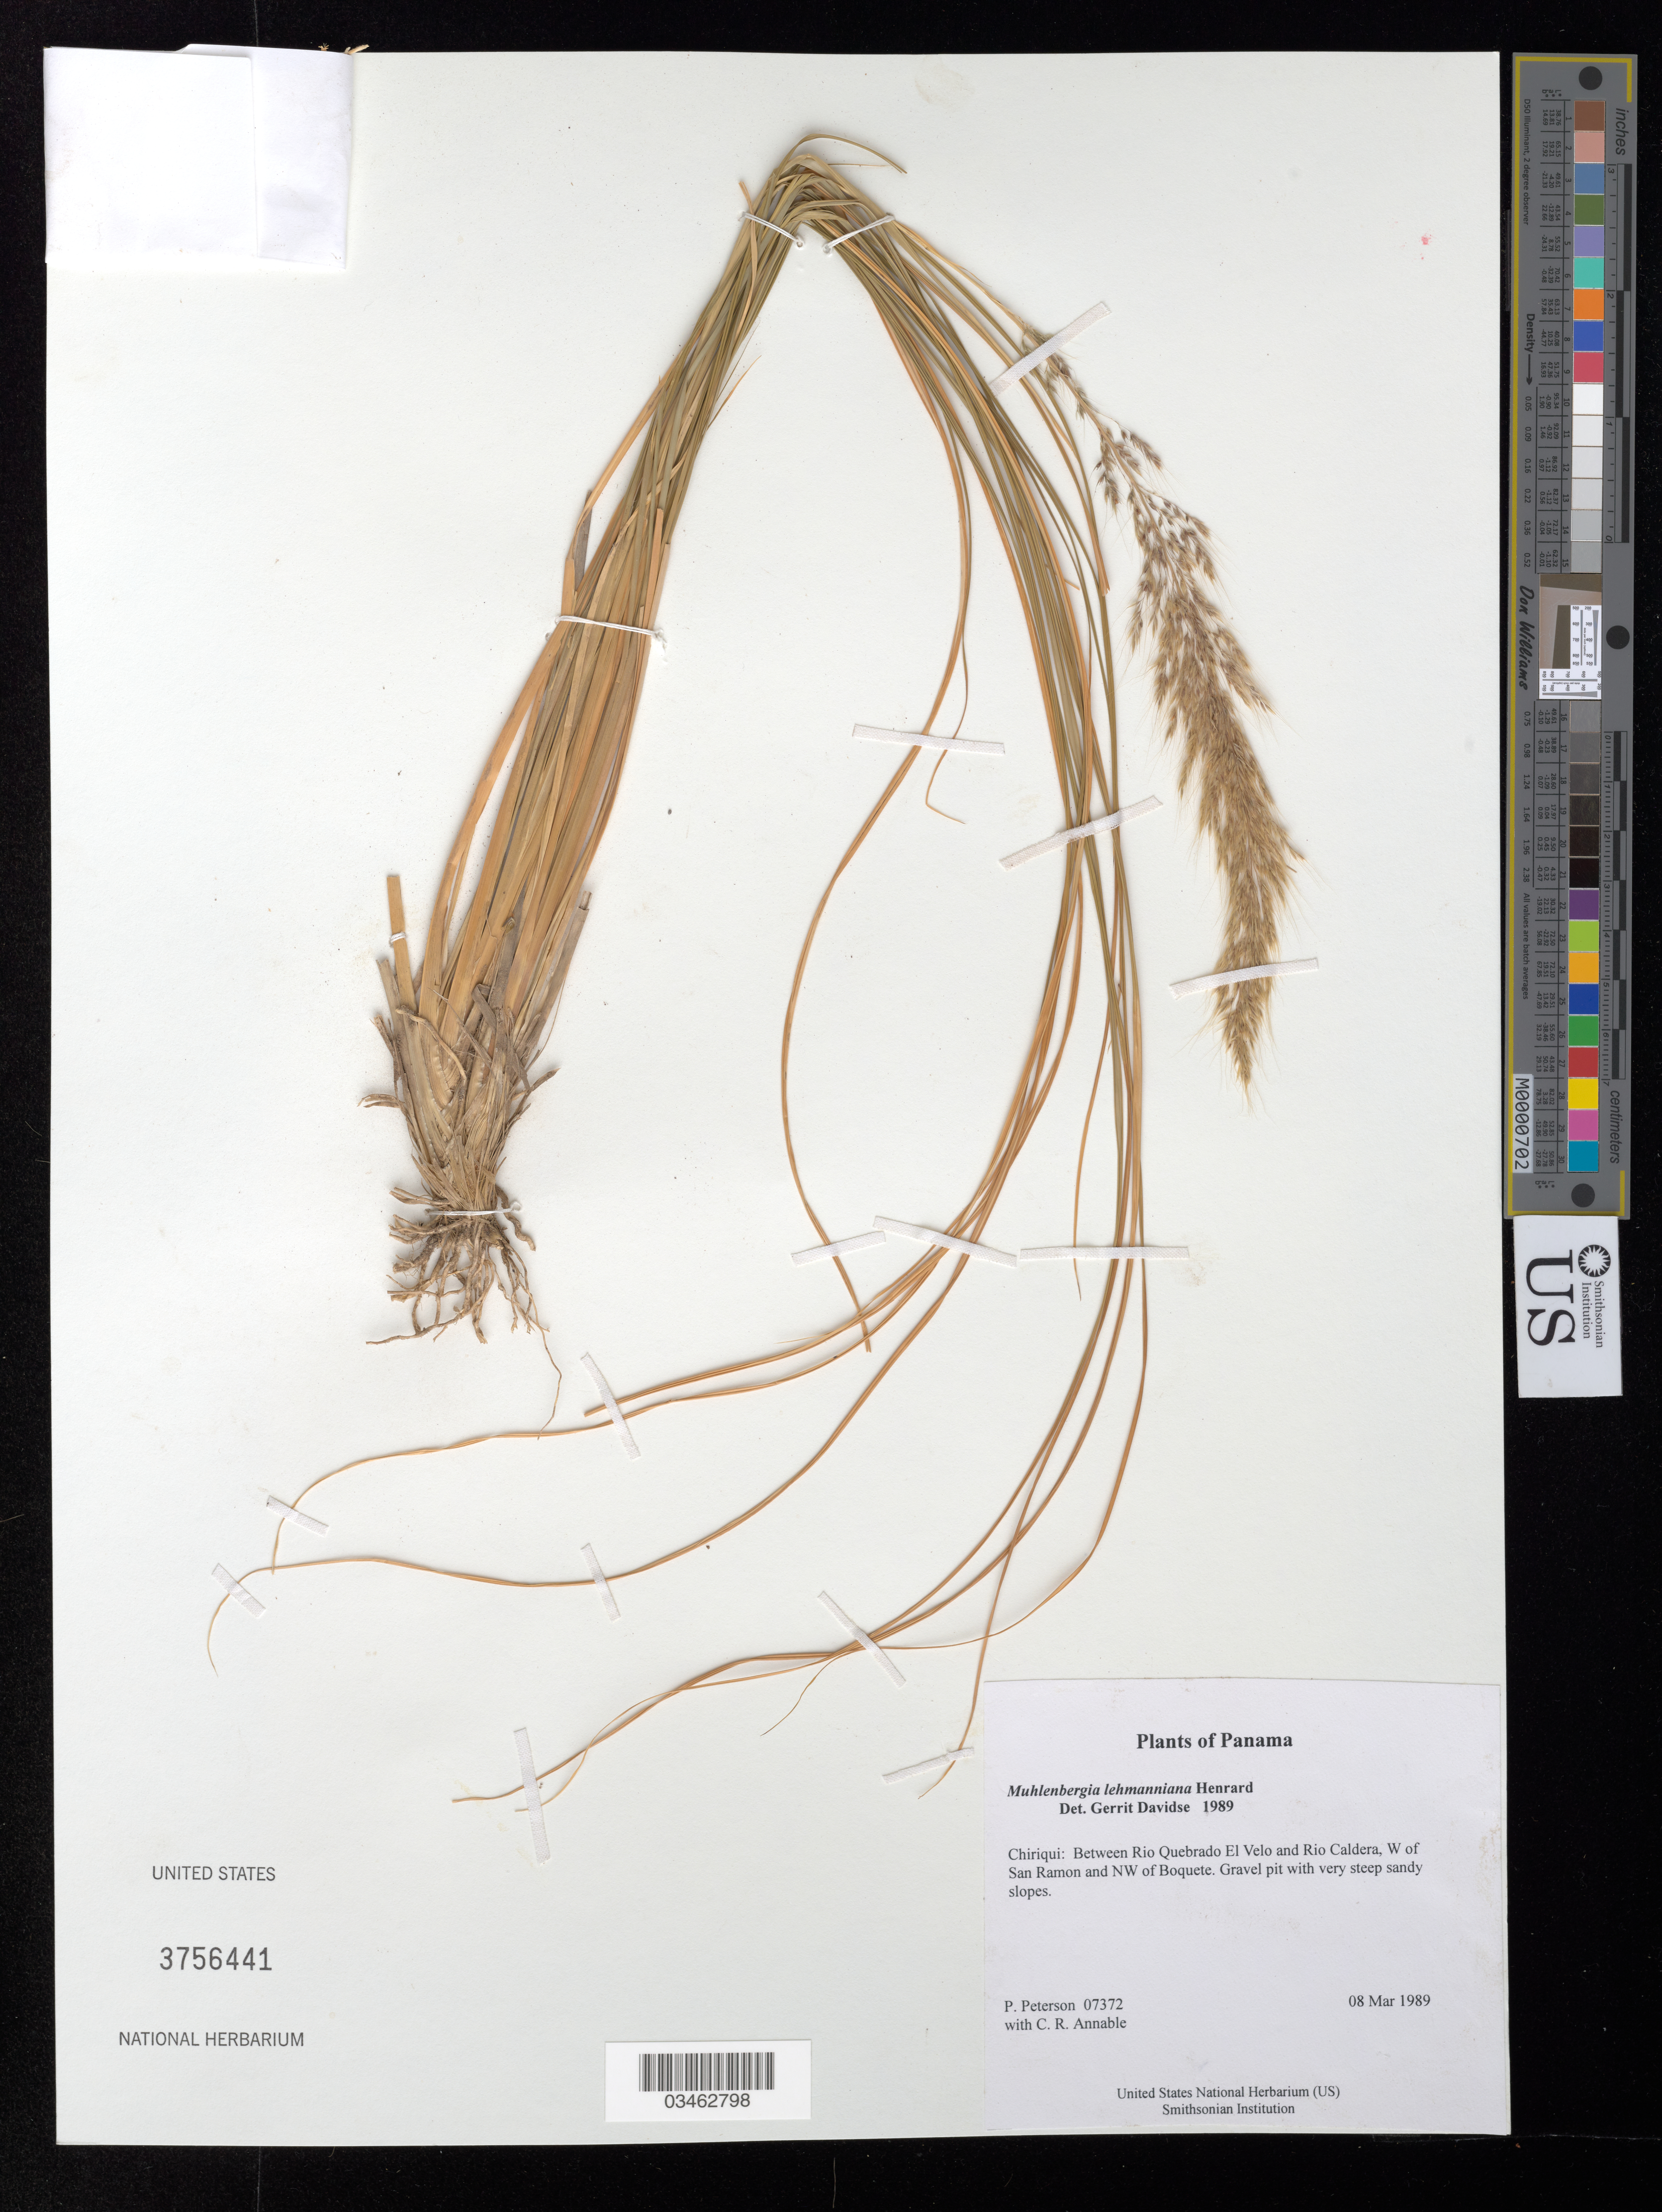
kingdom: Plantae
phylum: Tracheophyta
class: Liliopsida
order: Poales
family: Poaceae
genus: Muhlenbergia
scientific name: Muhlenbergia lehmanniana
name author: Henr.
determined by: Davidse, Gerrit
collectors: P. M. Peterson & C. R. Annable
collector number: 07372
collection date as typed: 08 Mar 1989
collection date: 1989-03-08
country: Panama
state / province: Chiriqui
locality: Between Rio Quebrado El Velo and Rio Caldera, W of San Ramon and NW of Boquete.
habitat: Gravel pit with very steep sandy slopes.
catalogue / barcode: US 3756441